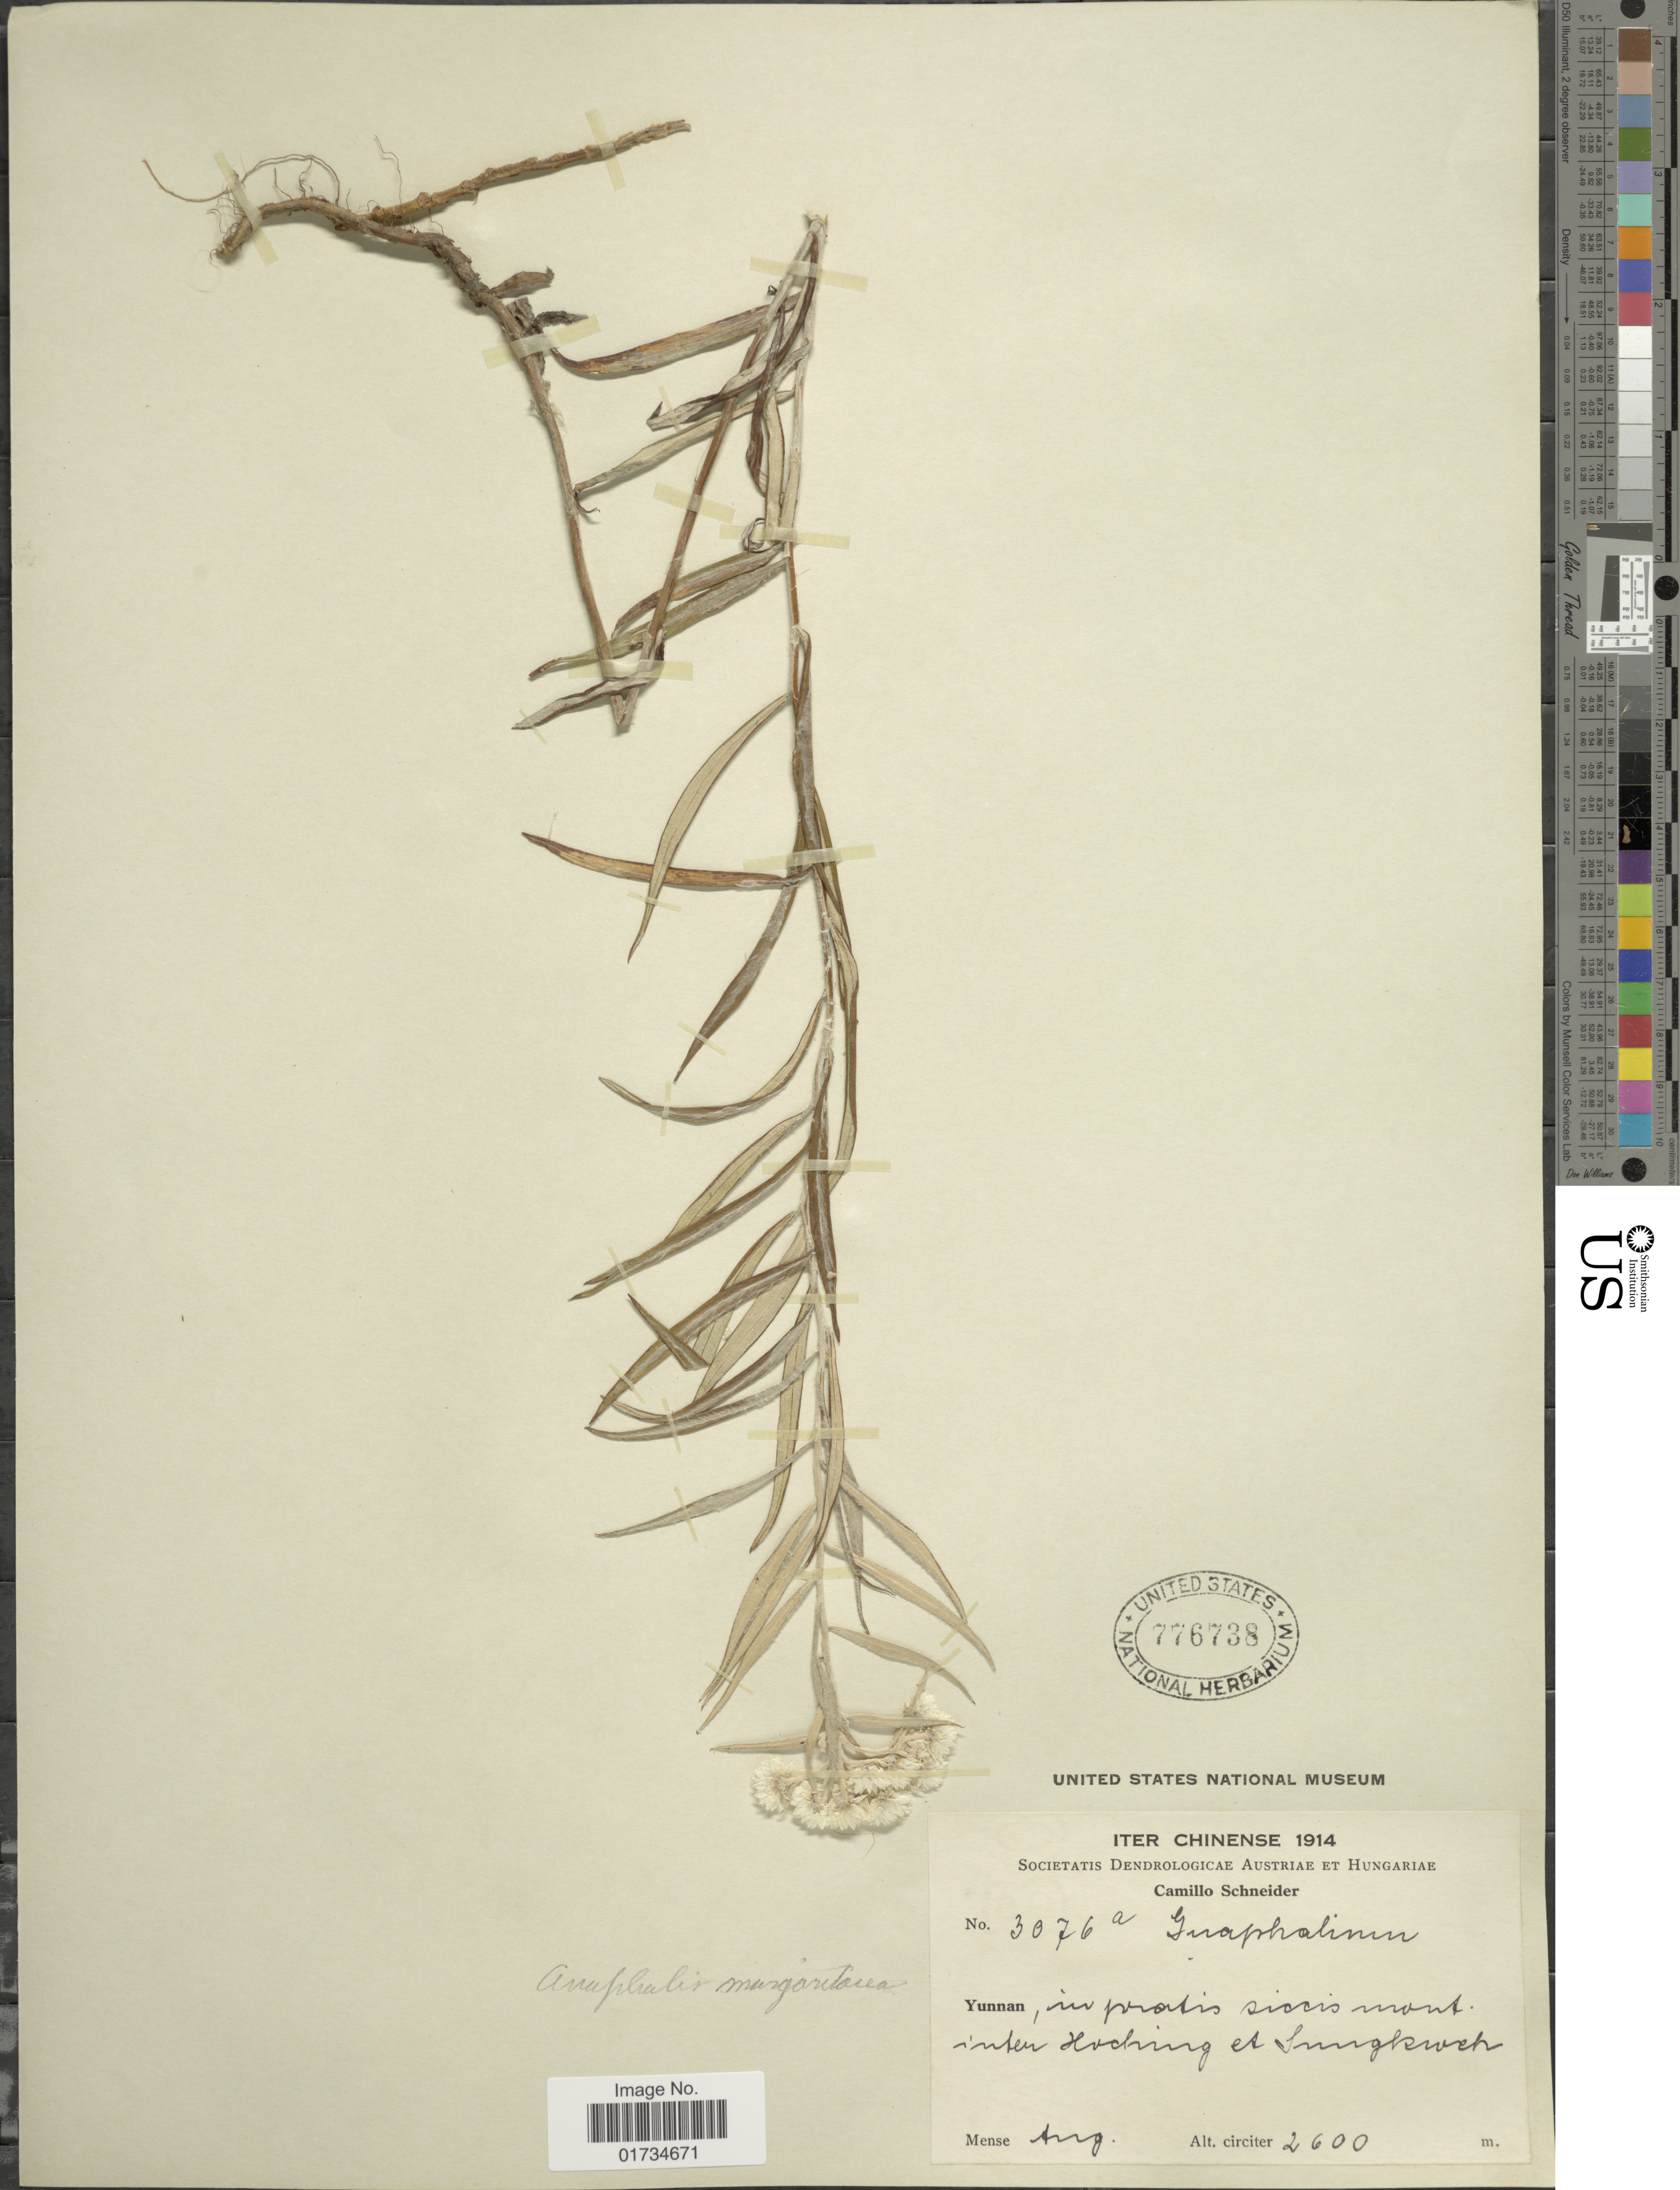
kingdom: Plantae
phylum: Tracheophyta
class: Magnoliopsida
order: Asterales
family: Asteraceae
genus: Anaphalis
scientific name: Anaphalis margaritacea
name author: (L.) Benth. & Hook. f.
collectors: C. K. Schneider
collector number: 3076a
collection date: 1914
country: China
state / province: Yunnan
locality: Iter Chinense, Yunnan, in pratis siccis mont inter Hoching et Sungkweh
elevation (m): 2600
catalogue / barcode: US 776738